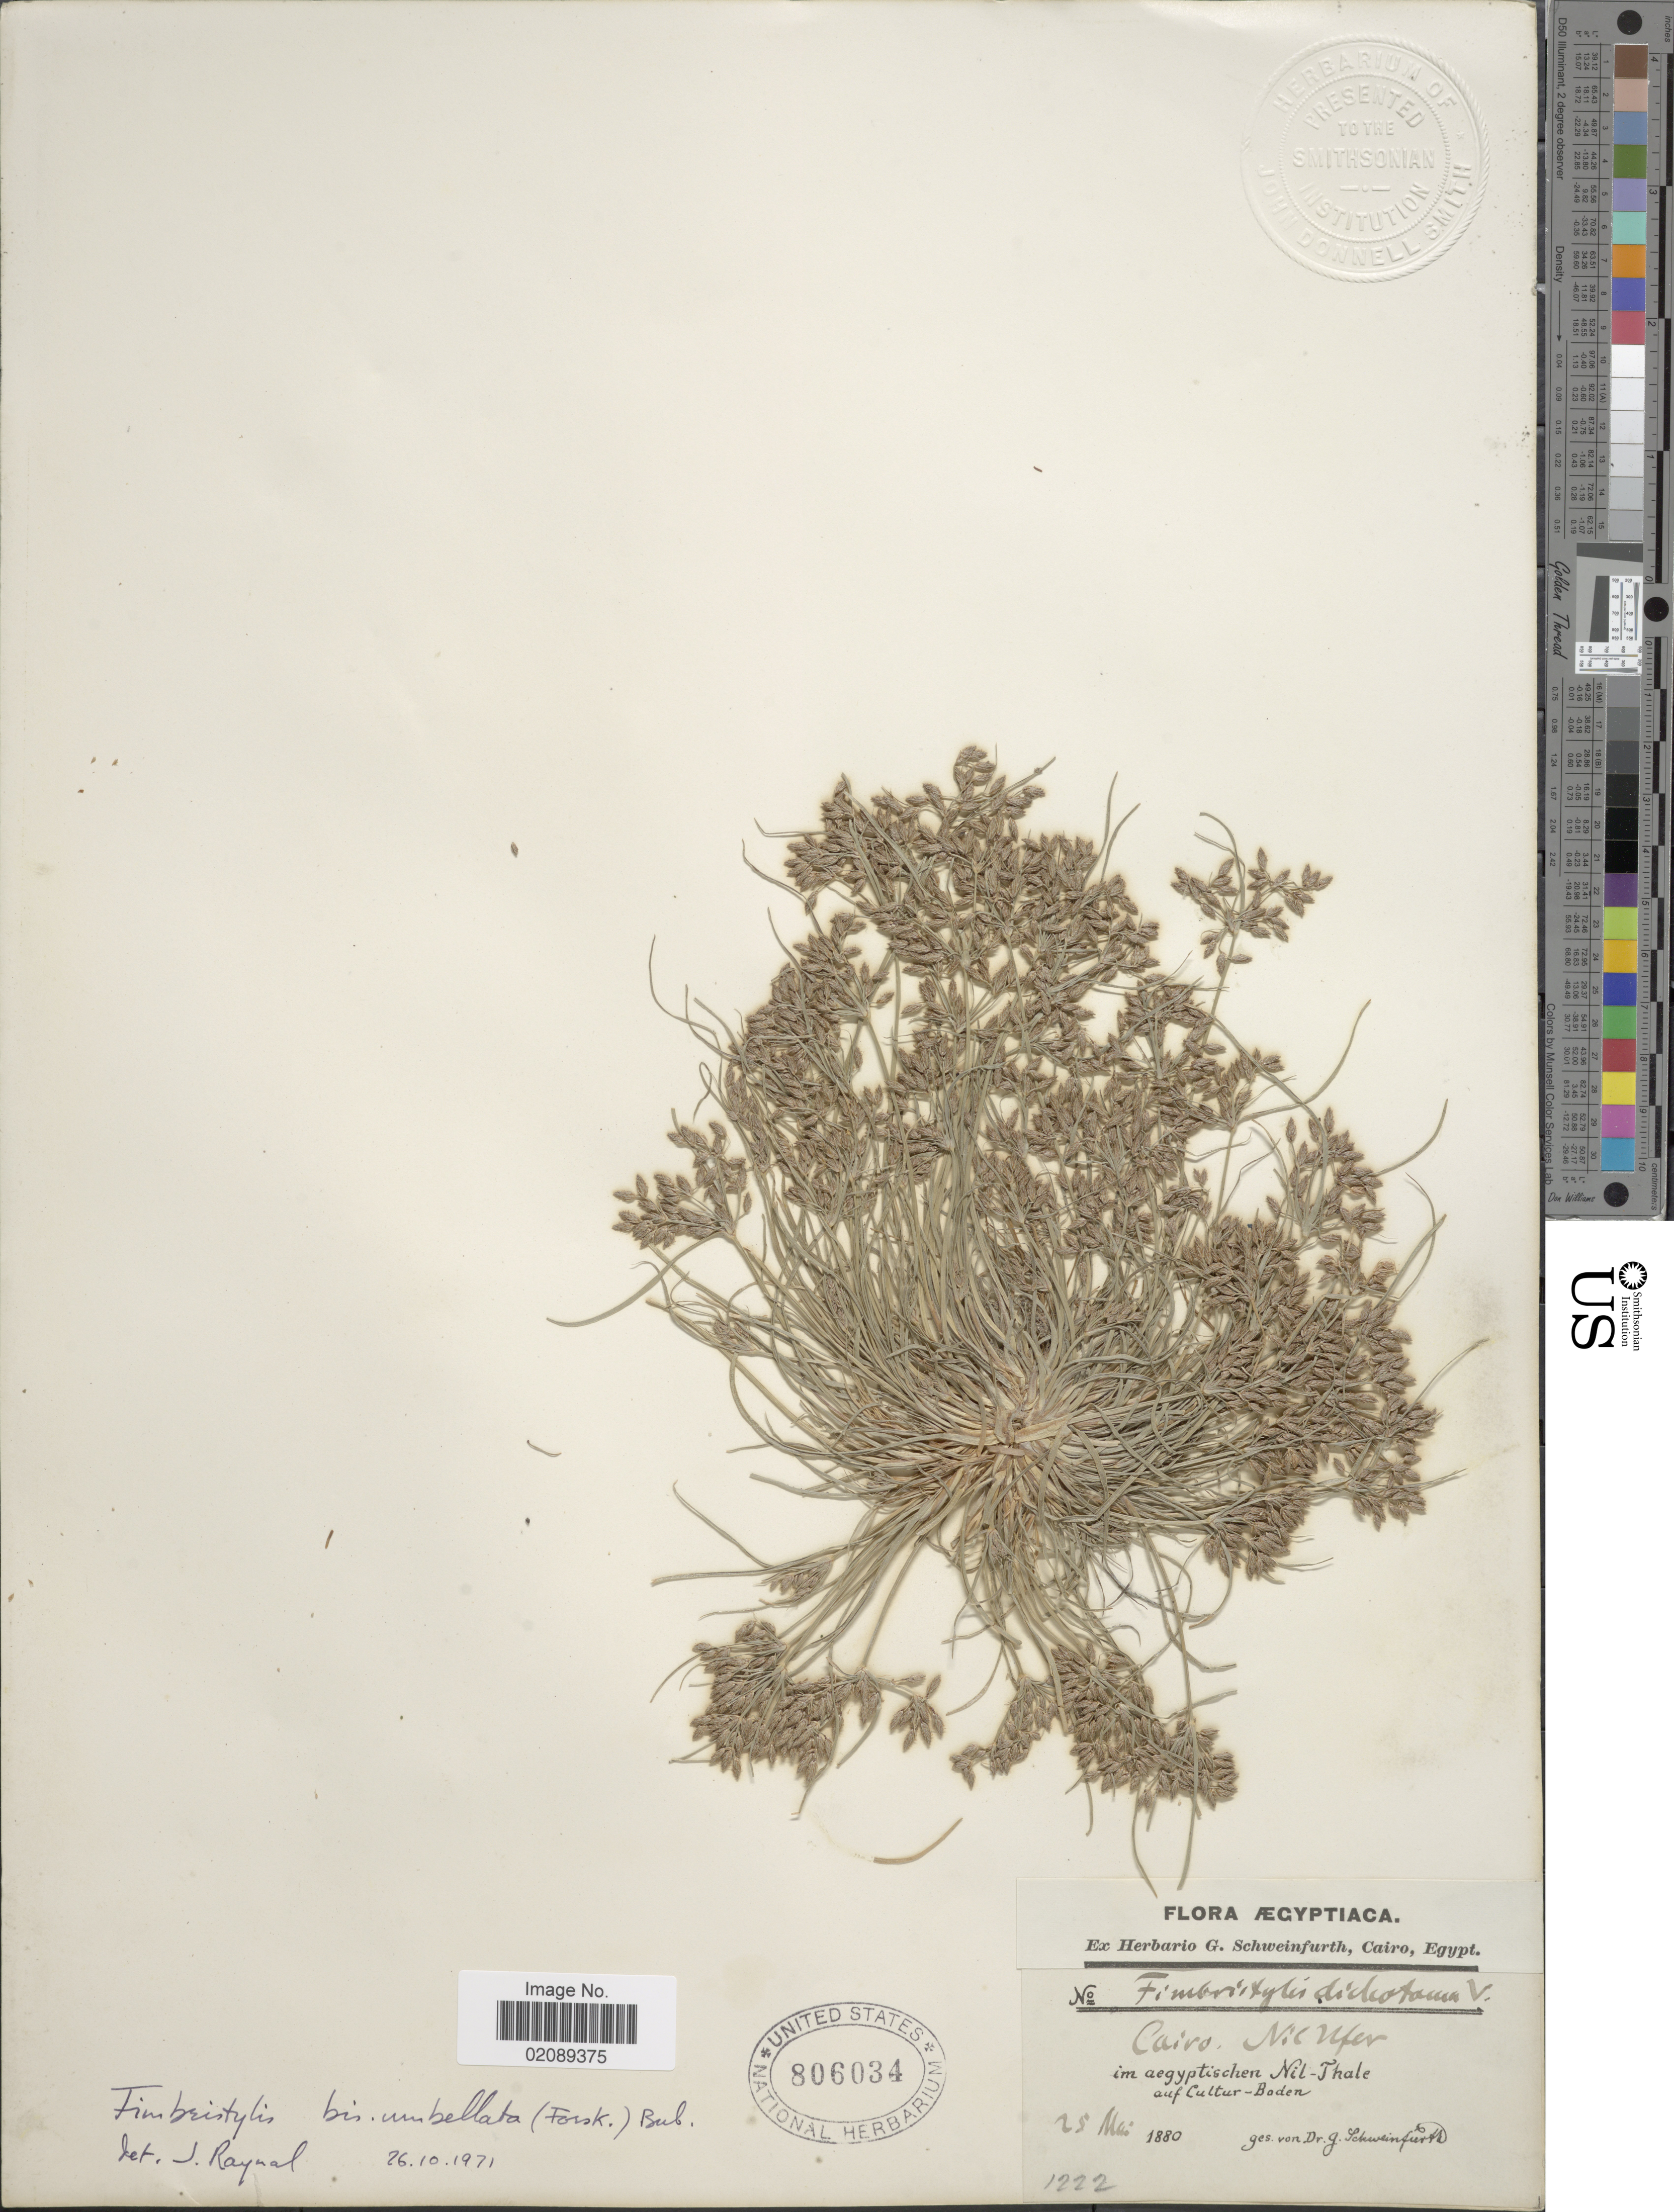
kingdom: Plantae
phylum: Tracheophyta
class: Liliopsida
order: Poales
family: Cyperaceae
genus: Fimbristylis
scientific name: Fimbristylis bisumbellata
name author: (Forssk.) Bubani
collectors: G. A. Schweinfurth (herbarium)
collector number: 1222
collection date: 1880-05-25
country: Egypt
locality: Cairo. Nil Ufer im aegyptischen Nil-Thale auf Cultur-Boden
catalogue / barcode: US 806034